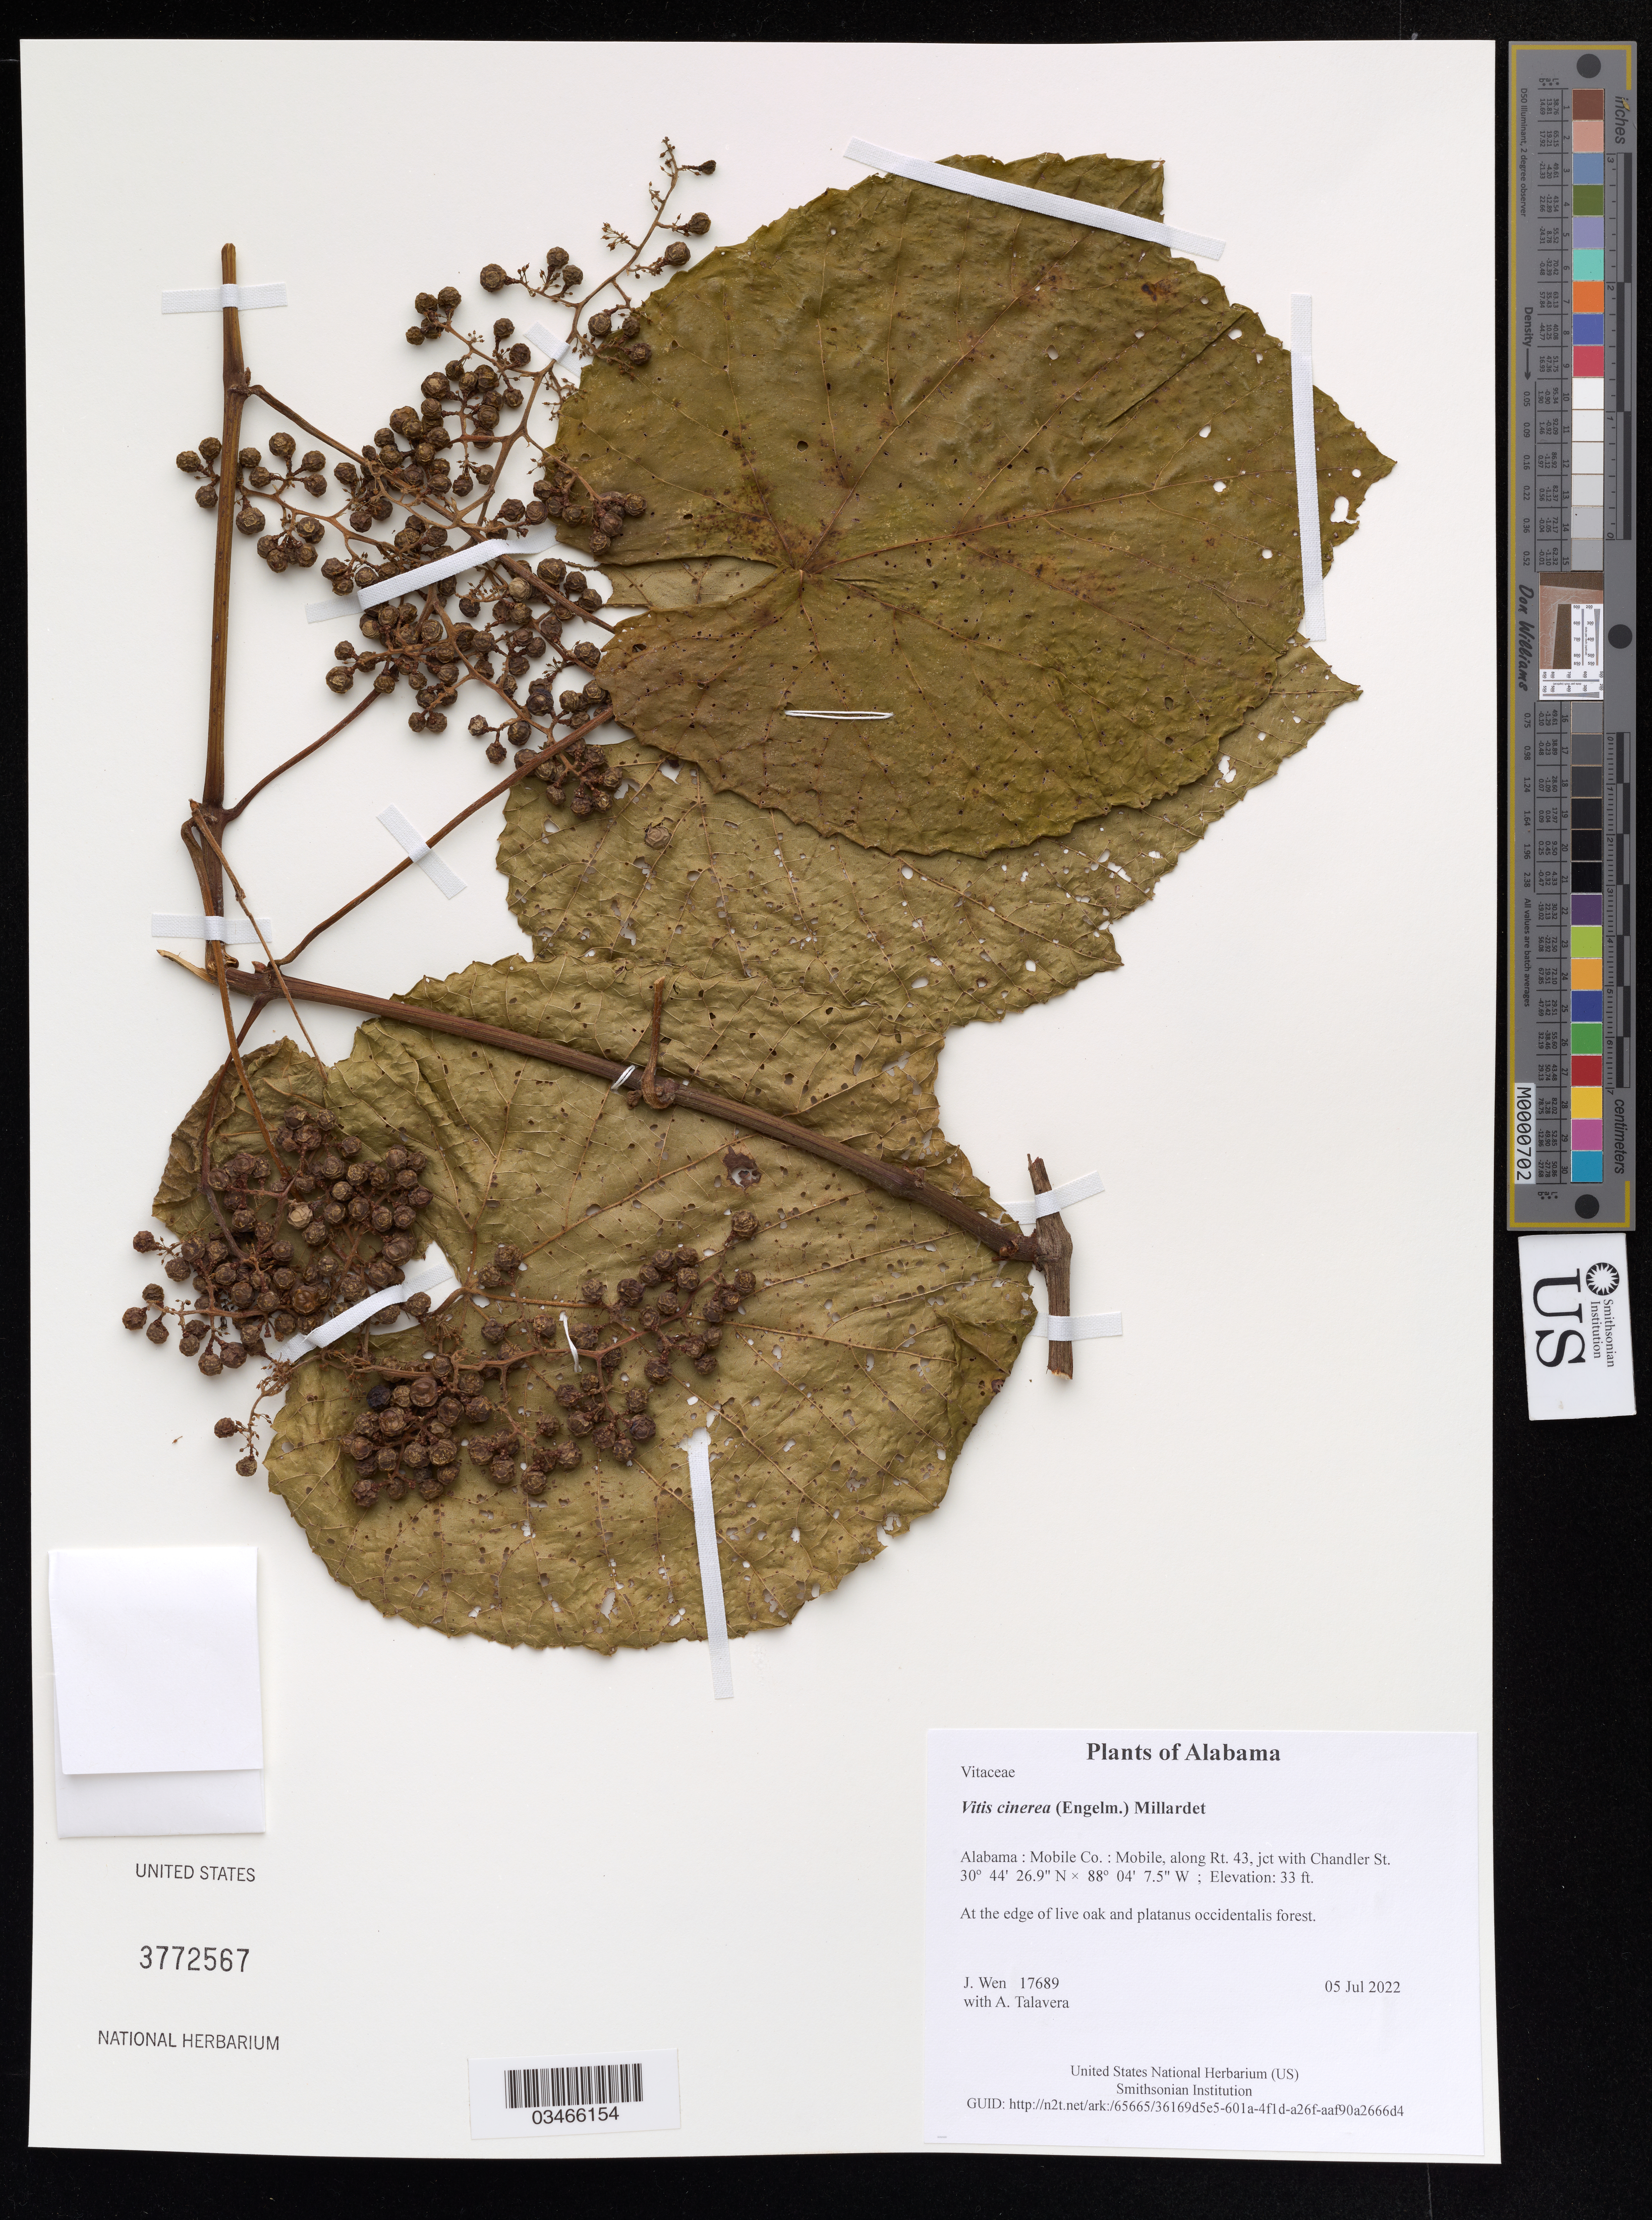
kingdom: Plantae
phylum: Tracheophyta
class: Magnoliopsida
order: Vitales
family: Vitaceae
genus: Vitis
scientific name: Vitis cinerea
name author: (Engelm.) Millardet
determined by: Wen, Jun, (BOT), Smithsonian Institution - National Museum of Natural History (UNITED STATES)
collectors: J. Wen & A. Talavera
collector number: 17689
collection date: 2022-07-05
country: United States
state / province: Alabama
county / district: Mobile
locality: Mobile, along Rt. 43, jct with Chandler St.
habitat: At the edge of live oak and platanus occidentalis forest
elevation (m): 10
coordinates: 30 44.449 N, 88 04.125 W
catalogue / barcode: US 3772567